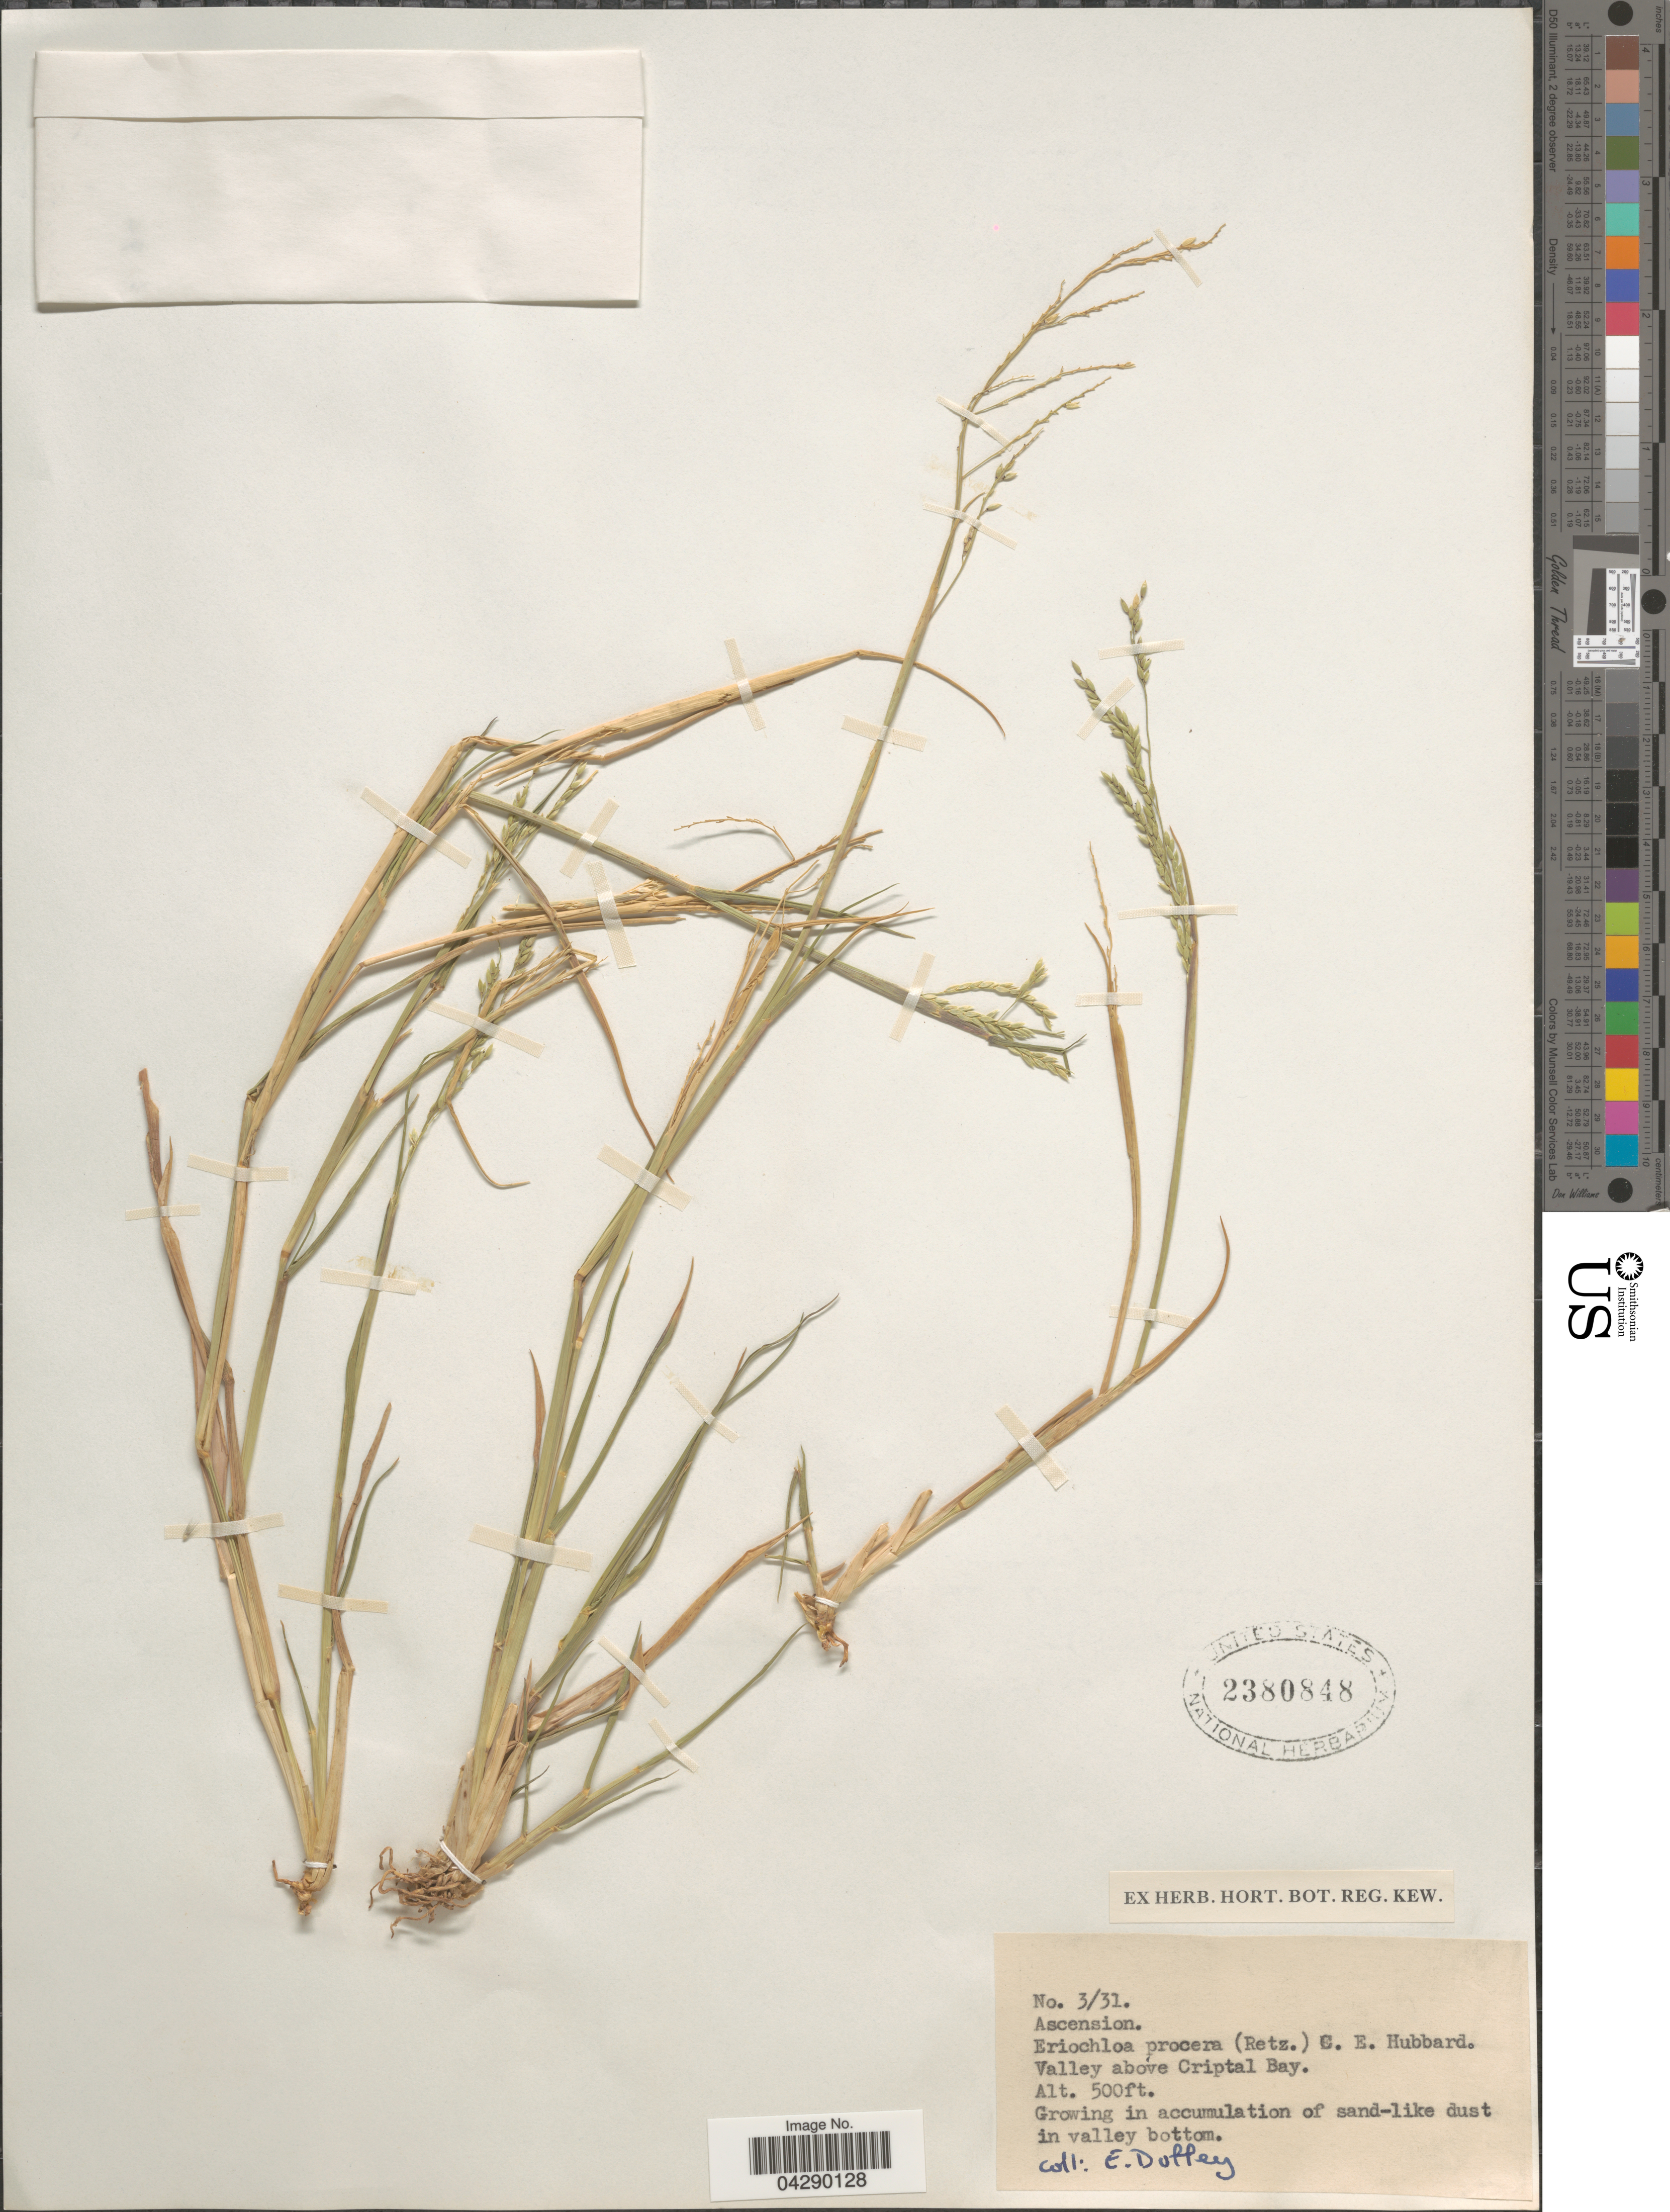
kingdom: Plantae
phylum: Tracheophyta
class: Liliopsida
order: Poales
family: Poaceae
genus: Eriochloa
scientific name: Eriochloa procera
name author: (Retz.) C.E. Hubb.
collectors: E. Duffey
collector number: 3/31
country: St. Helena Islands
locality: Ascension. Valley above Criptal Bay.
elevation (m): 152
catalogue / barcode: US 2380848